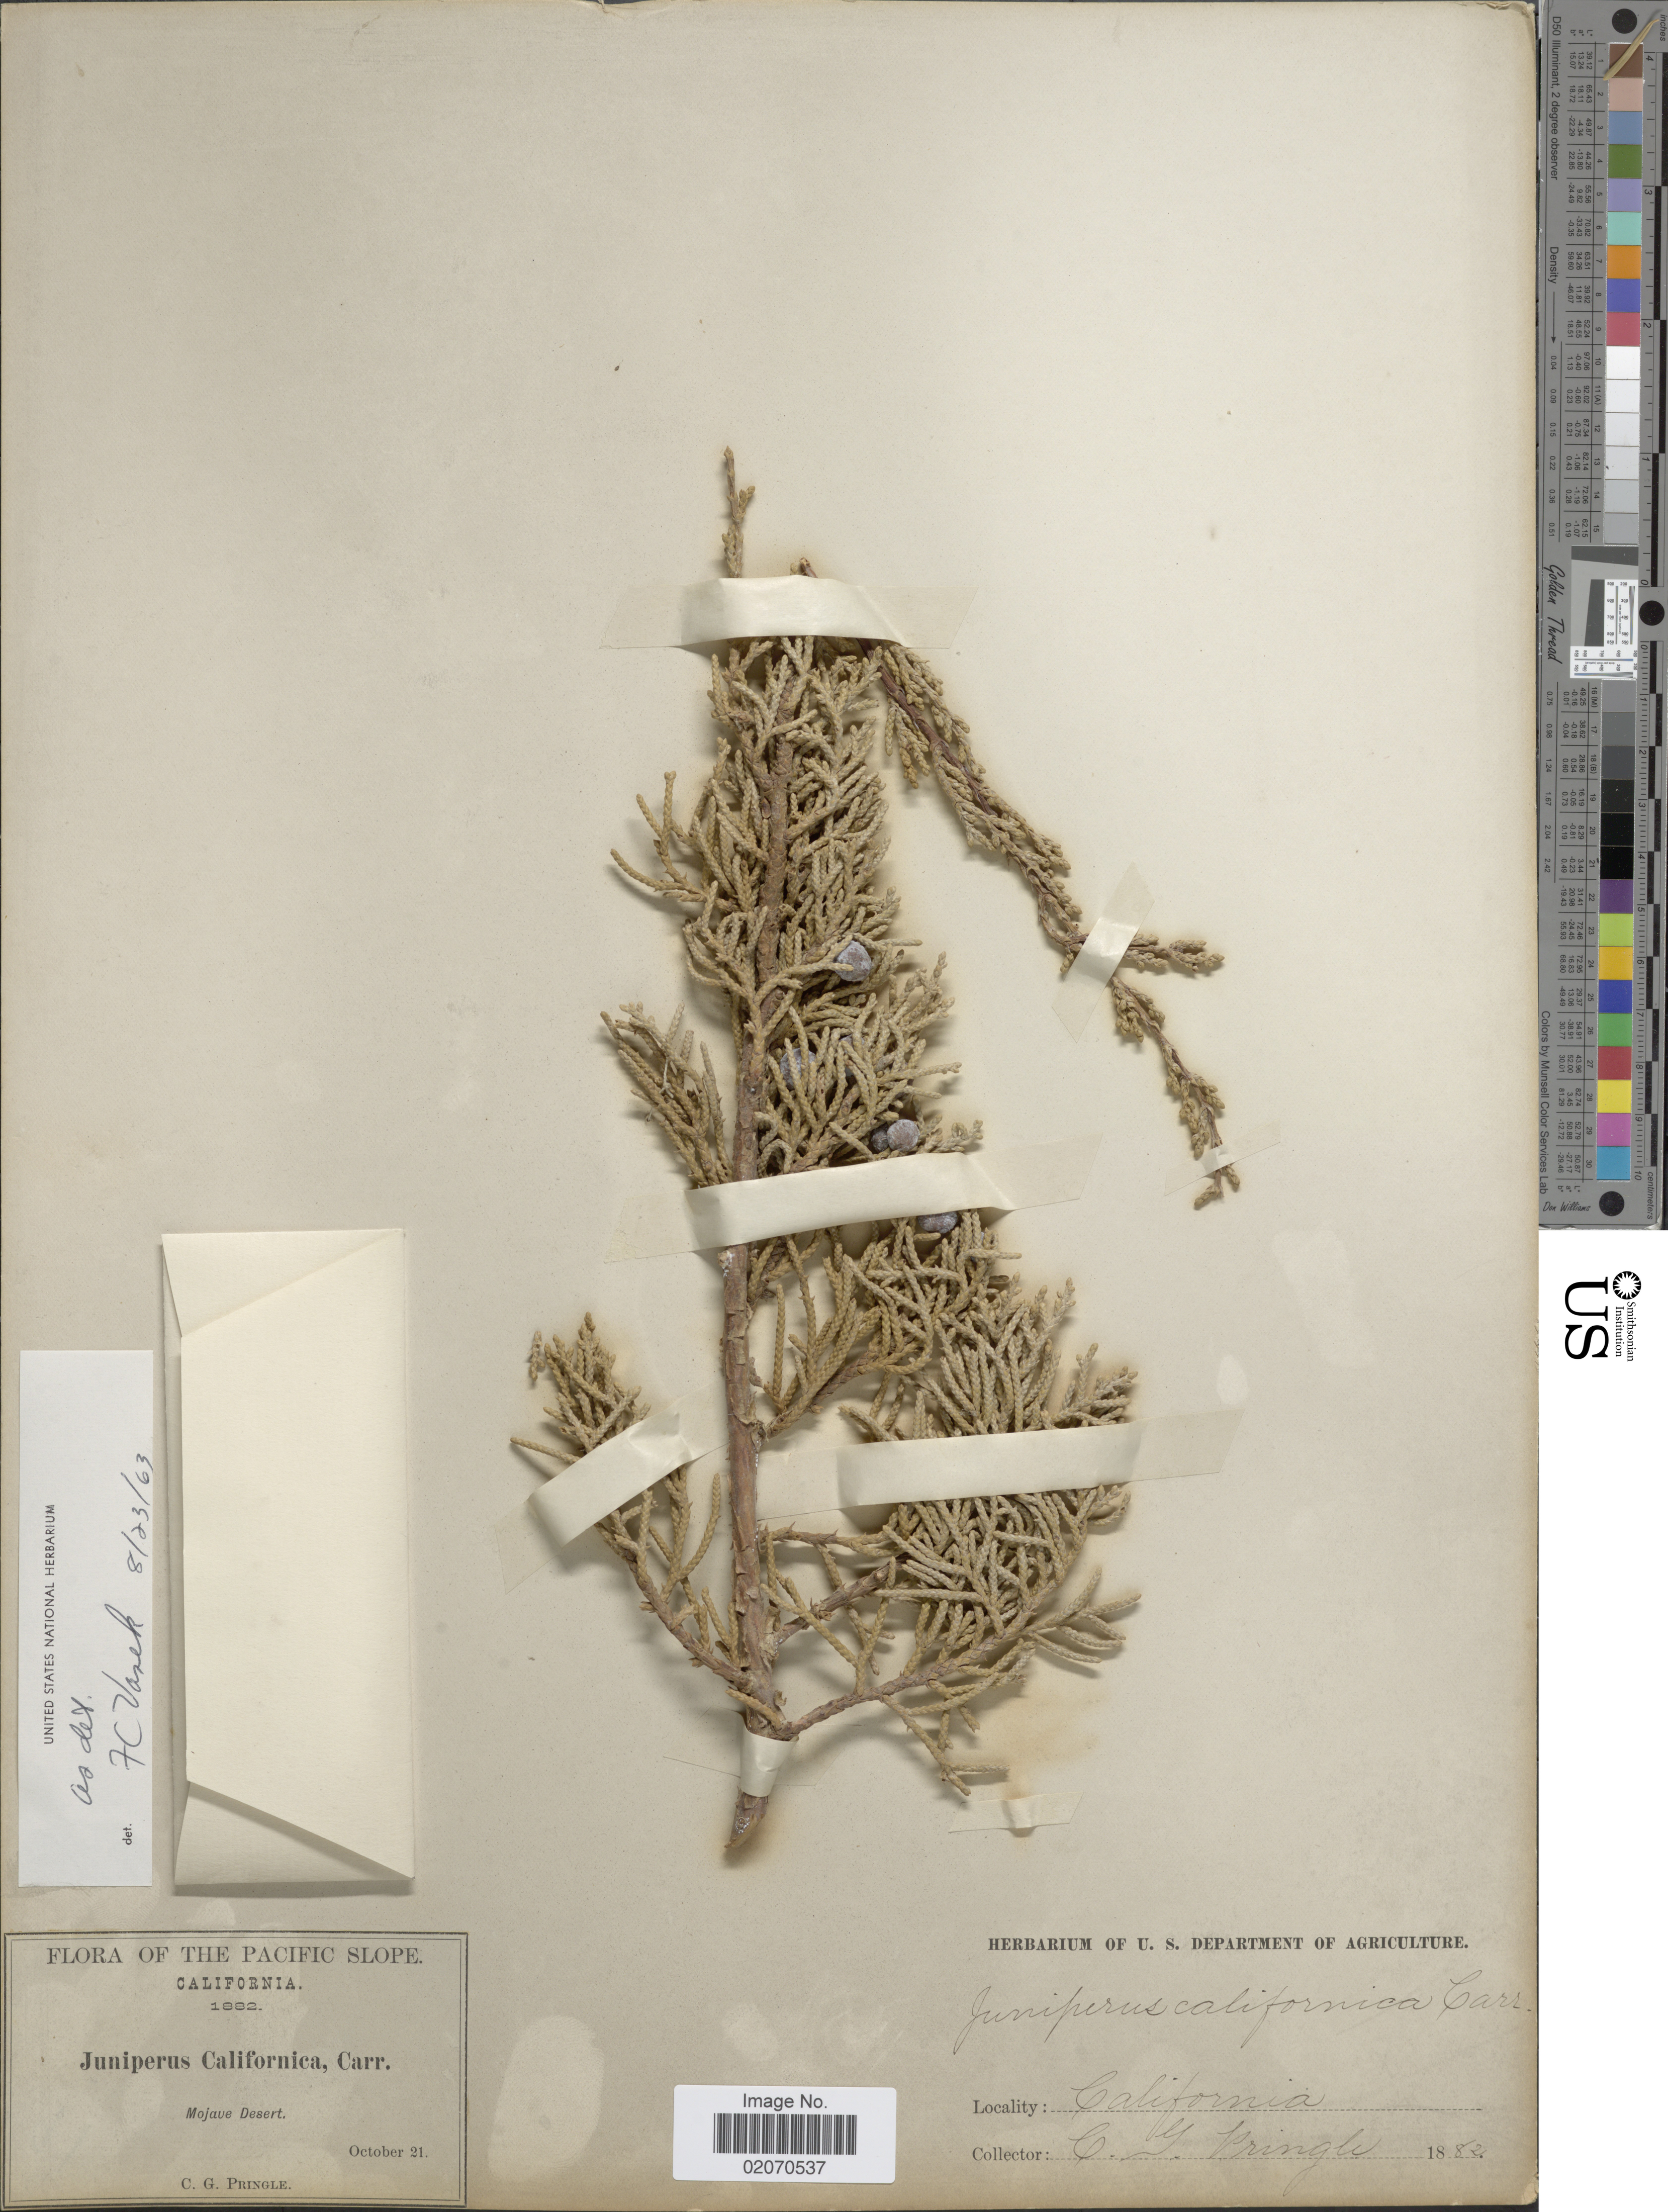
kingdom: Plantae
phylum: Tracheophyta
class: Pinopsida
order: Pinales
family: Cupressaceae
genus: Juniperus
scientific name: Juniperus californica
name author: Carrière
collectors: C. G. Pringle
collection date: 1882-10-21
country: United States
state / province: California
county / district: San Bernardino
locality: Pacific Slope, Mojave Desert